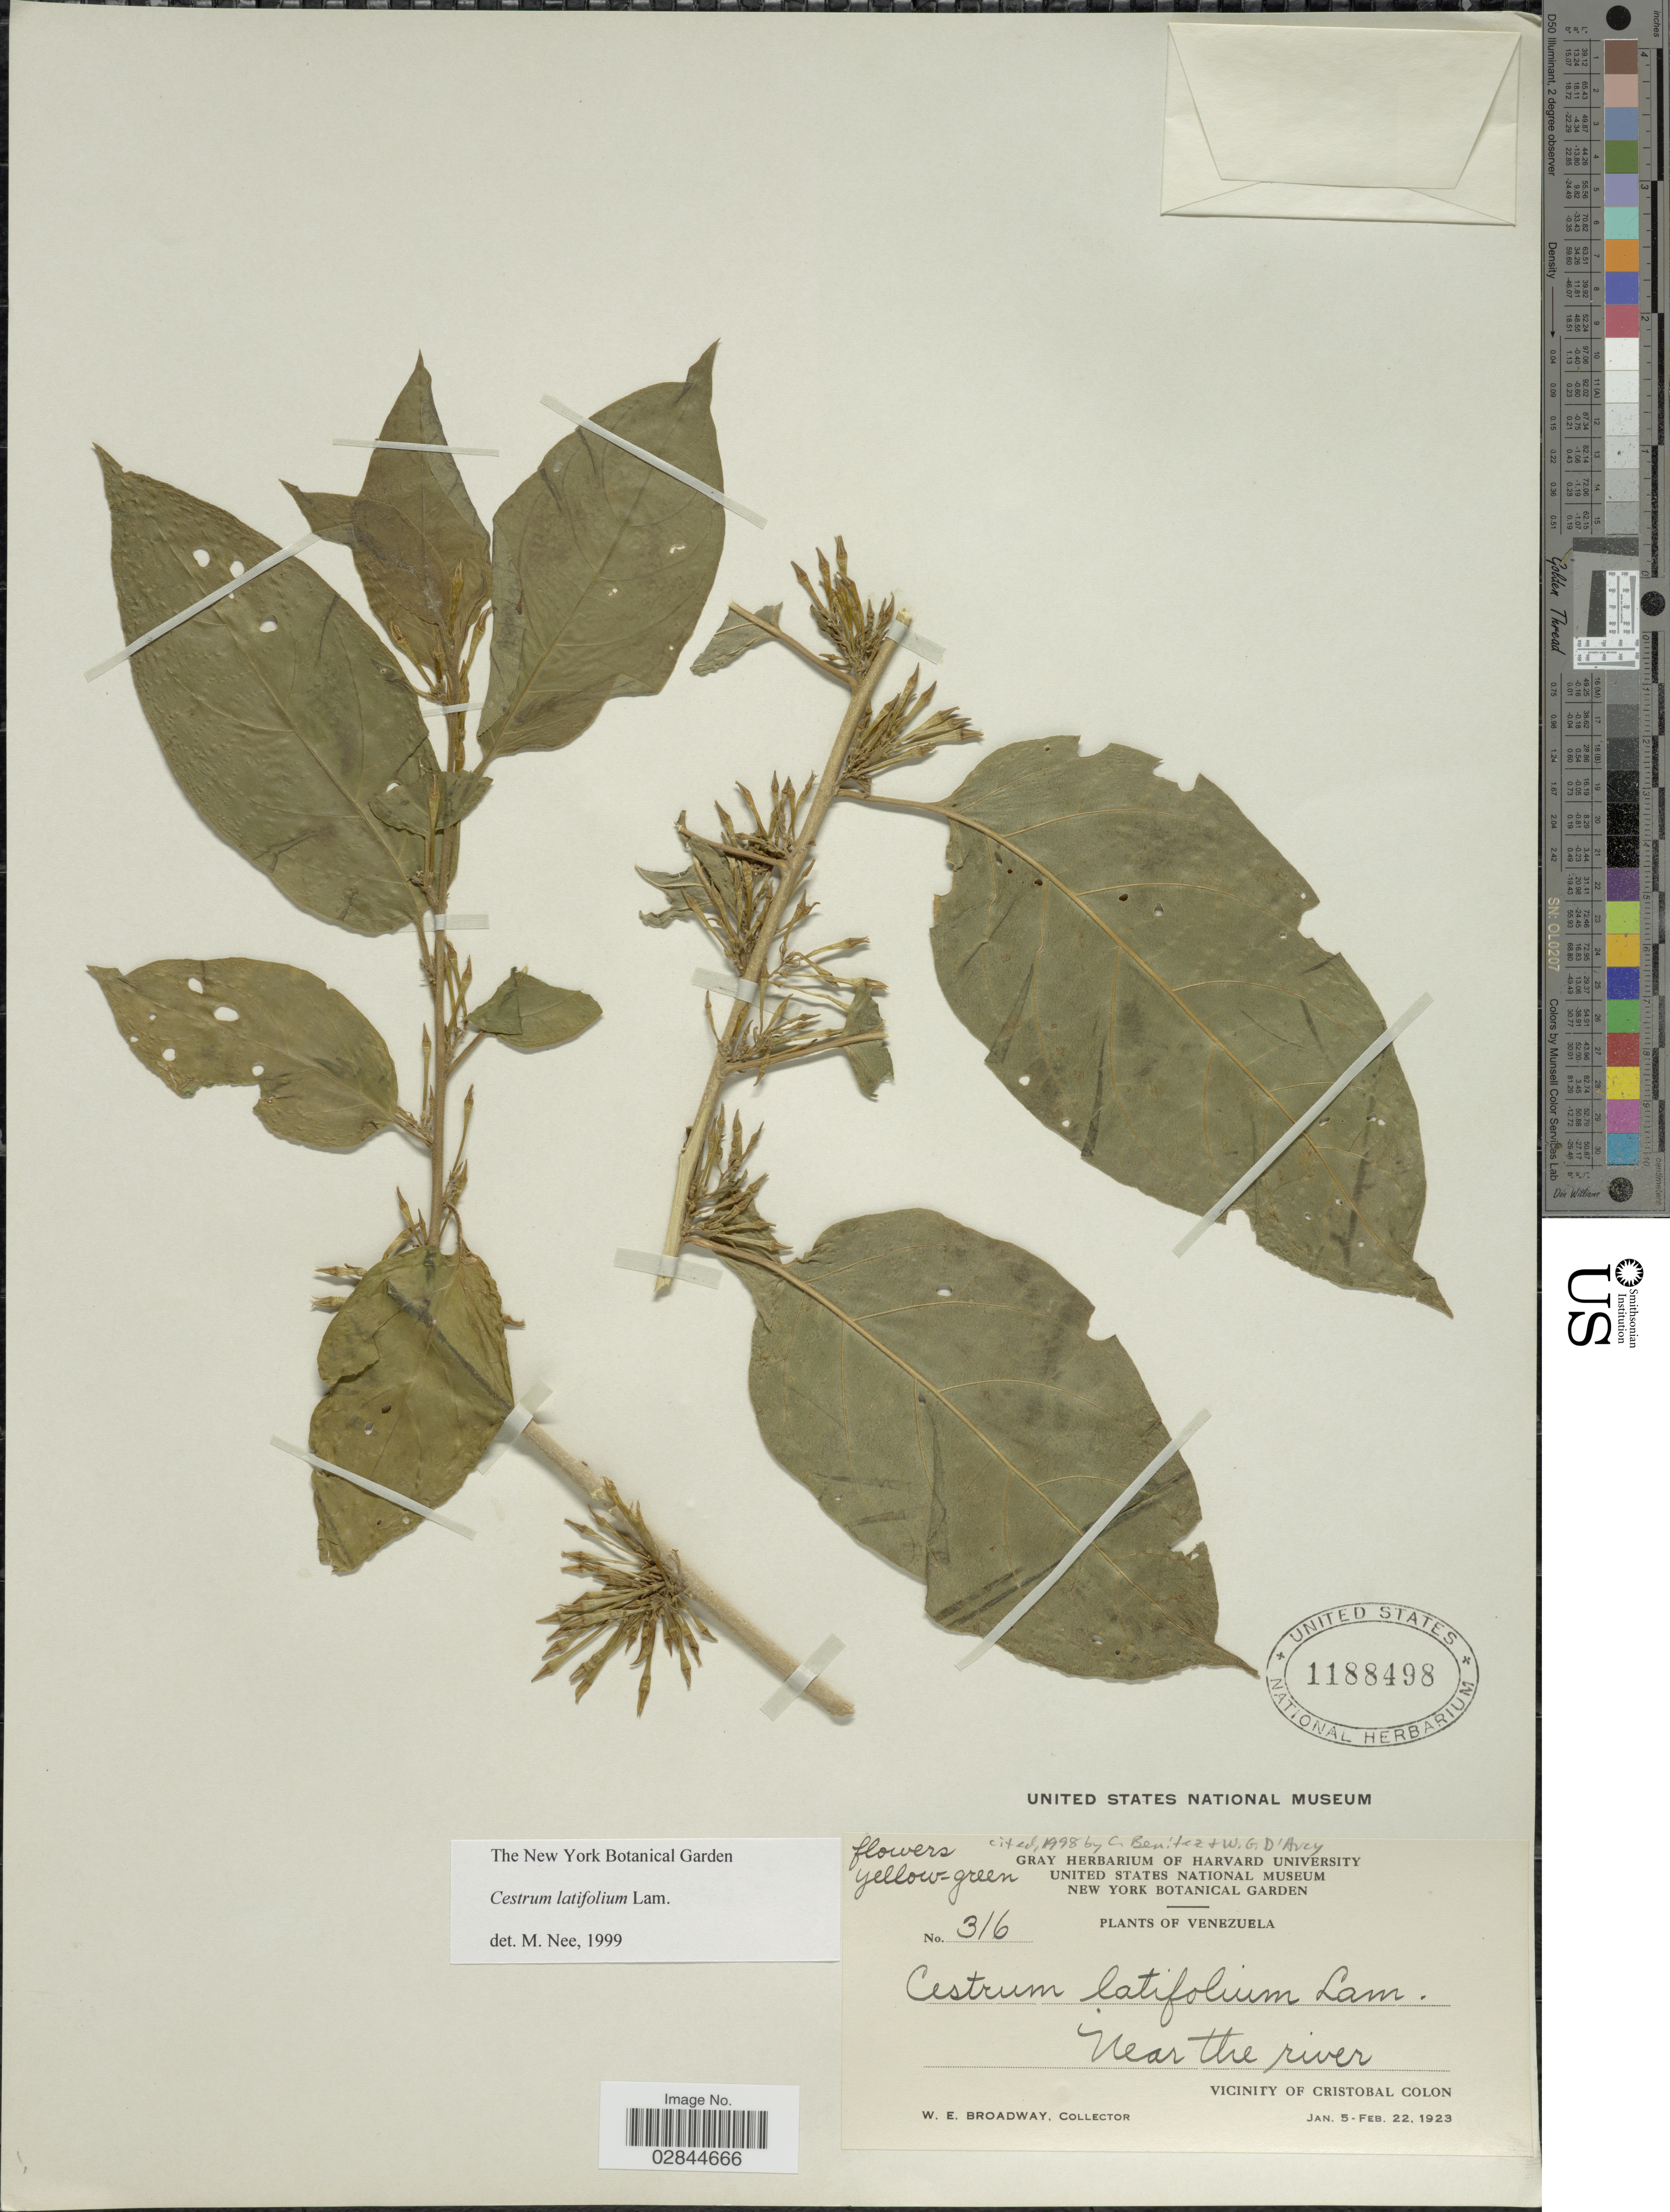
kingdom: Plantae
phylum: Tracheophyta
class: Magnoliopsida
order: Solanales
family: Solanaceae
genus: Cestrum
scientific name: Cestrum latifolium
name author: Lam.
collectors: W. E. Broadway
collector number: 316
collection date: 1923-01-05/1923-02-22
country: Venezuela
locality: Near the river. Vicinity of Cristobal Colon.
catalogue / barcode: US 1188498